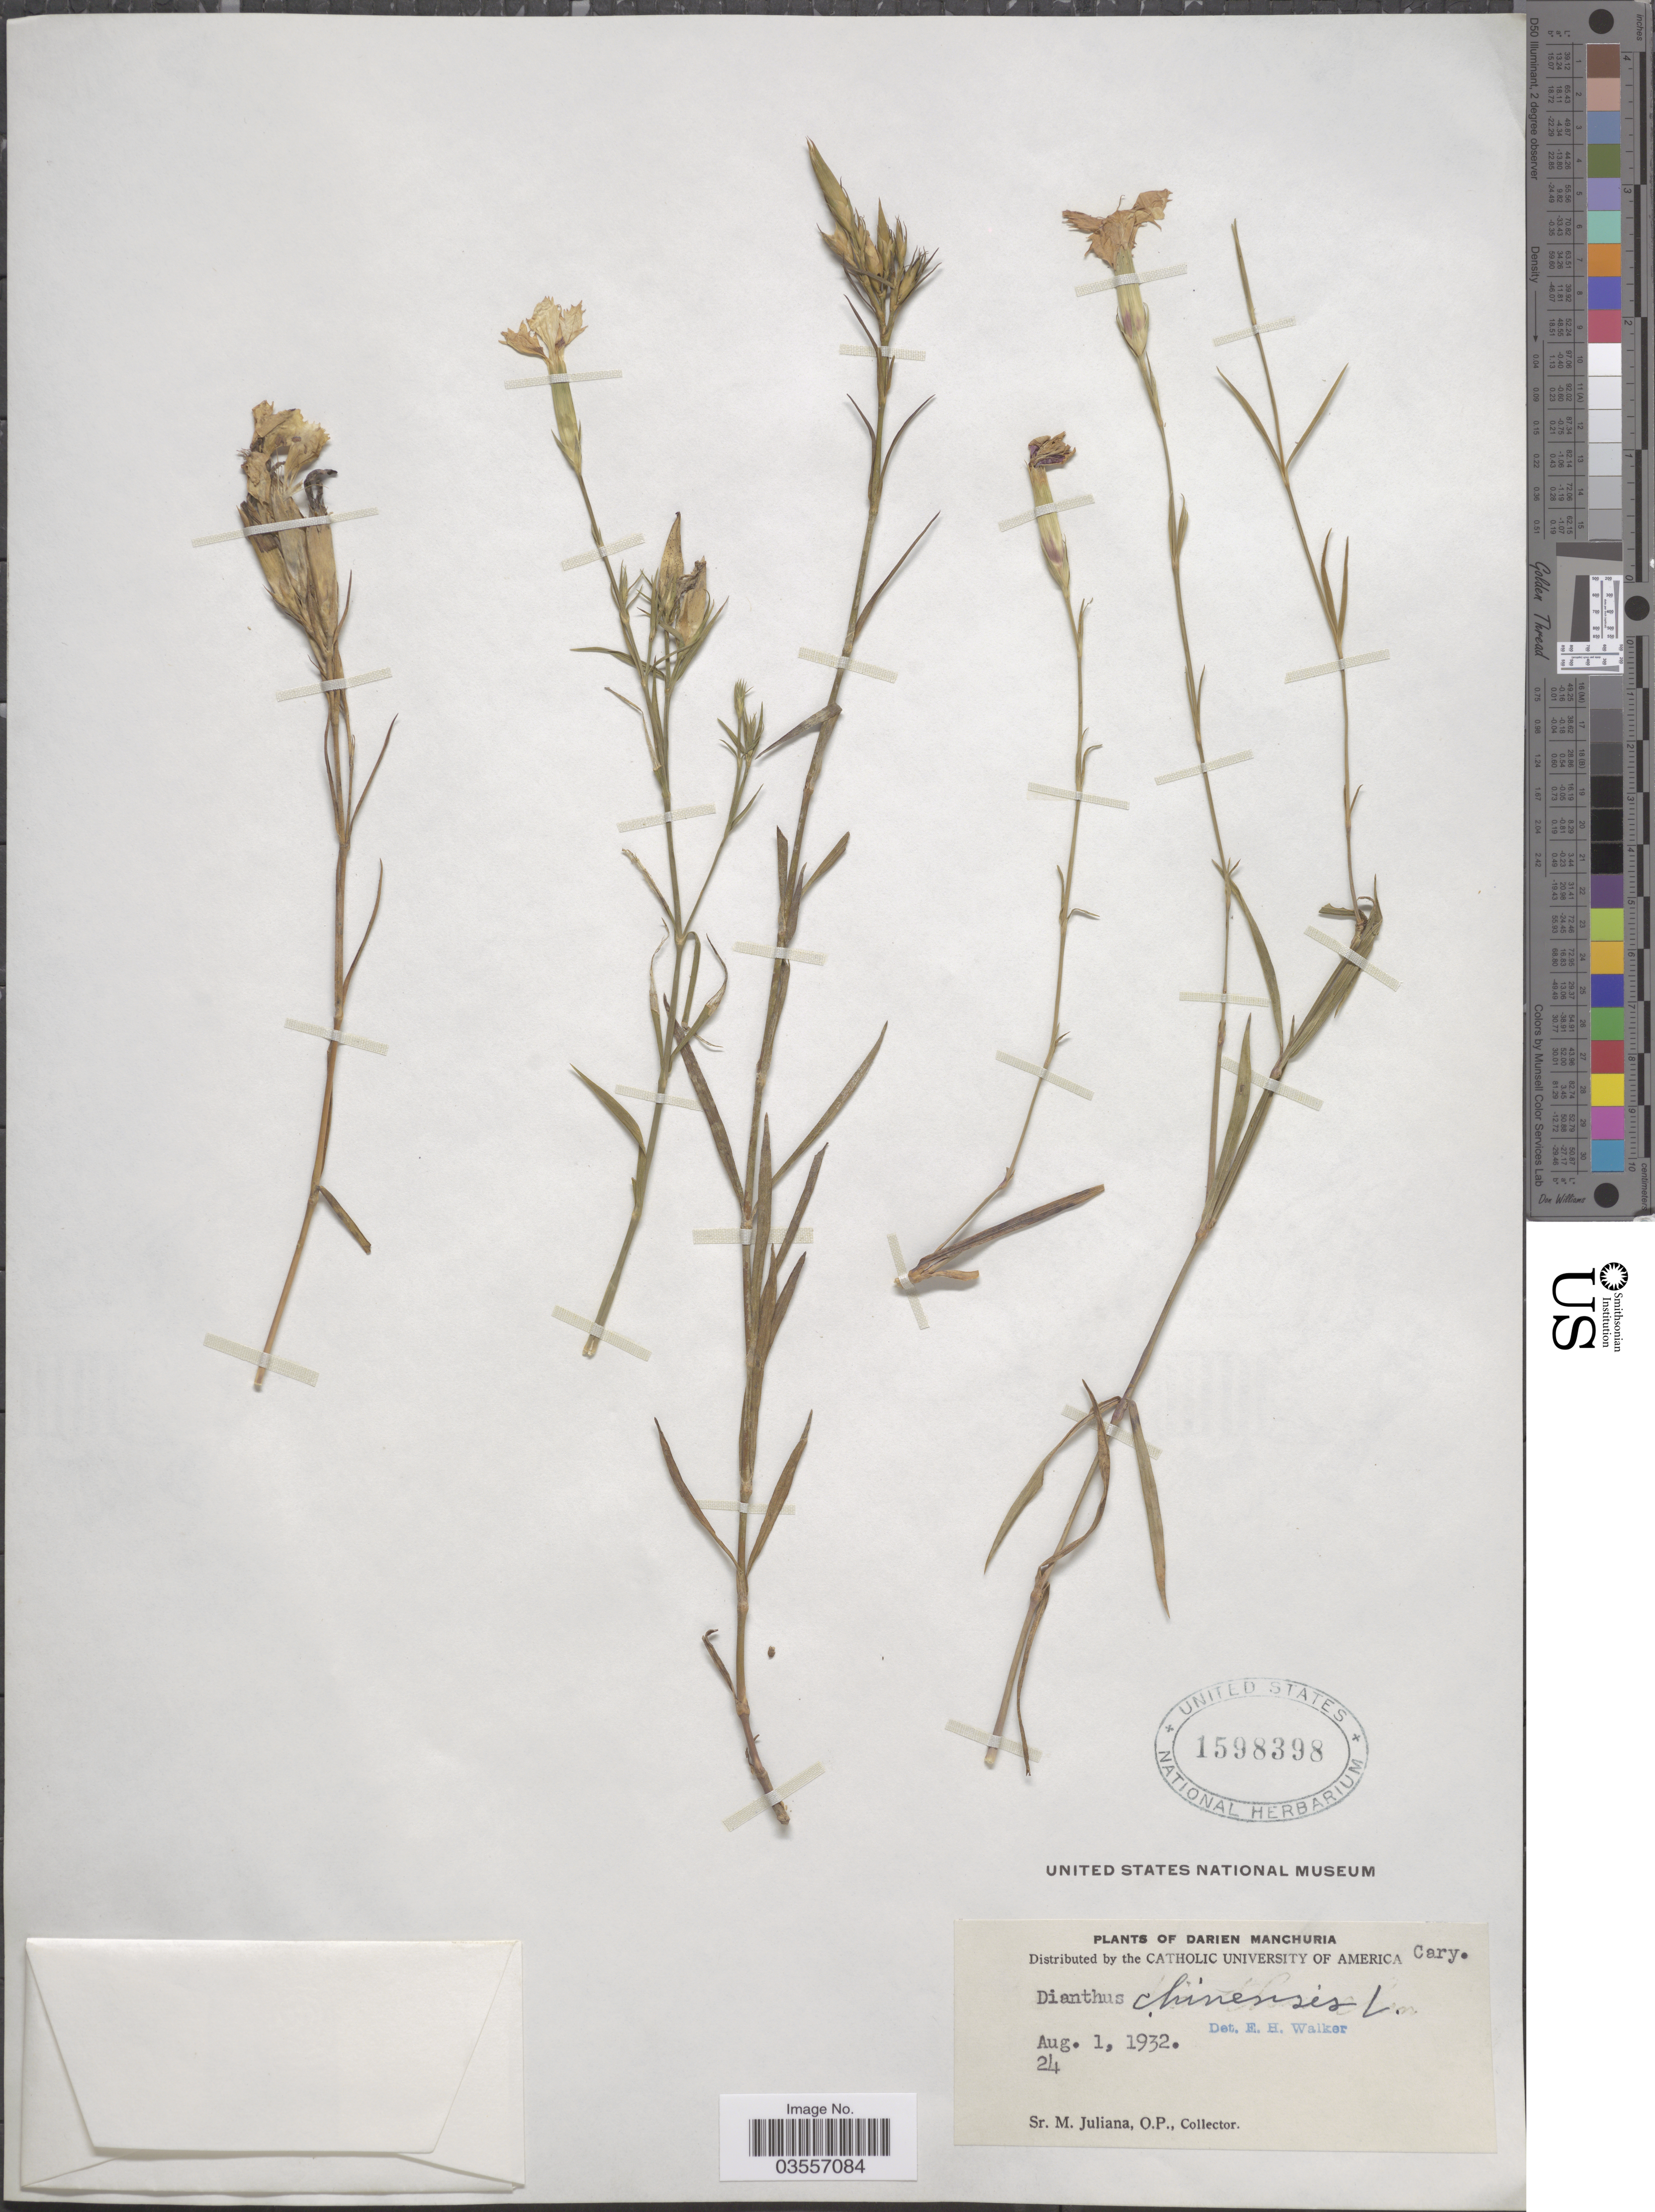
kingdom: Plantae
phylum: Tracheophyta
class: Magnoliopsida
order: Caryophyllales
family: Caryophyllaceae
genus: Dianthus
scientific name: Dianthus chinensis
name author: L.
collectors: Marie Juliana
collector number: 24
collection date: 1932-08-01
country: China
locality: Darien Manchuria.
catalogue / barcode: US 1598398